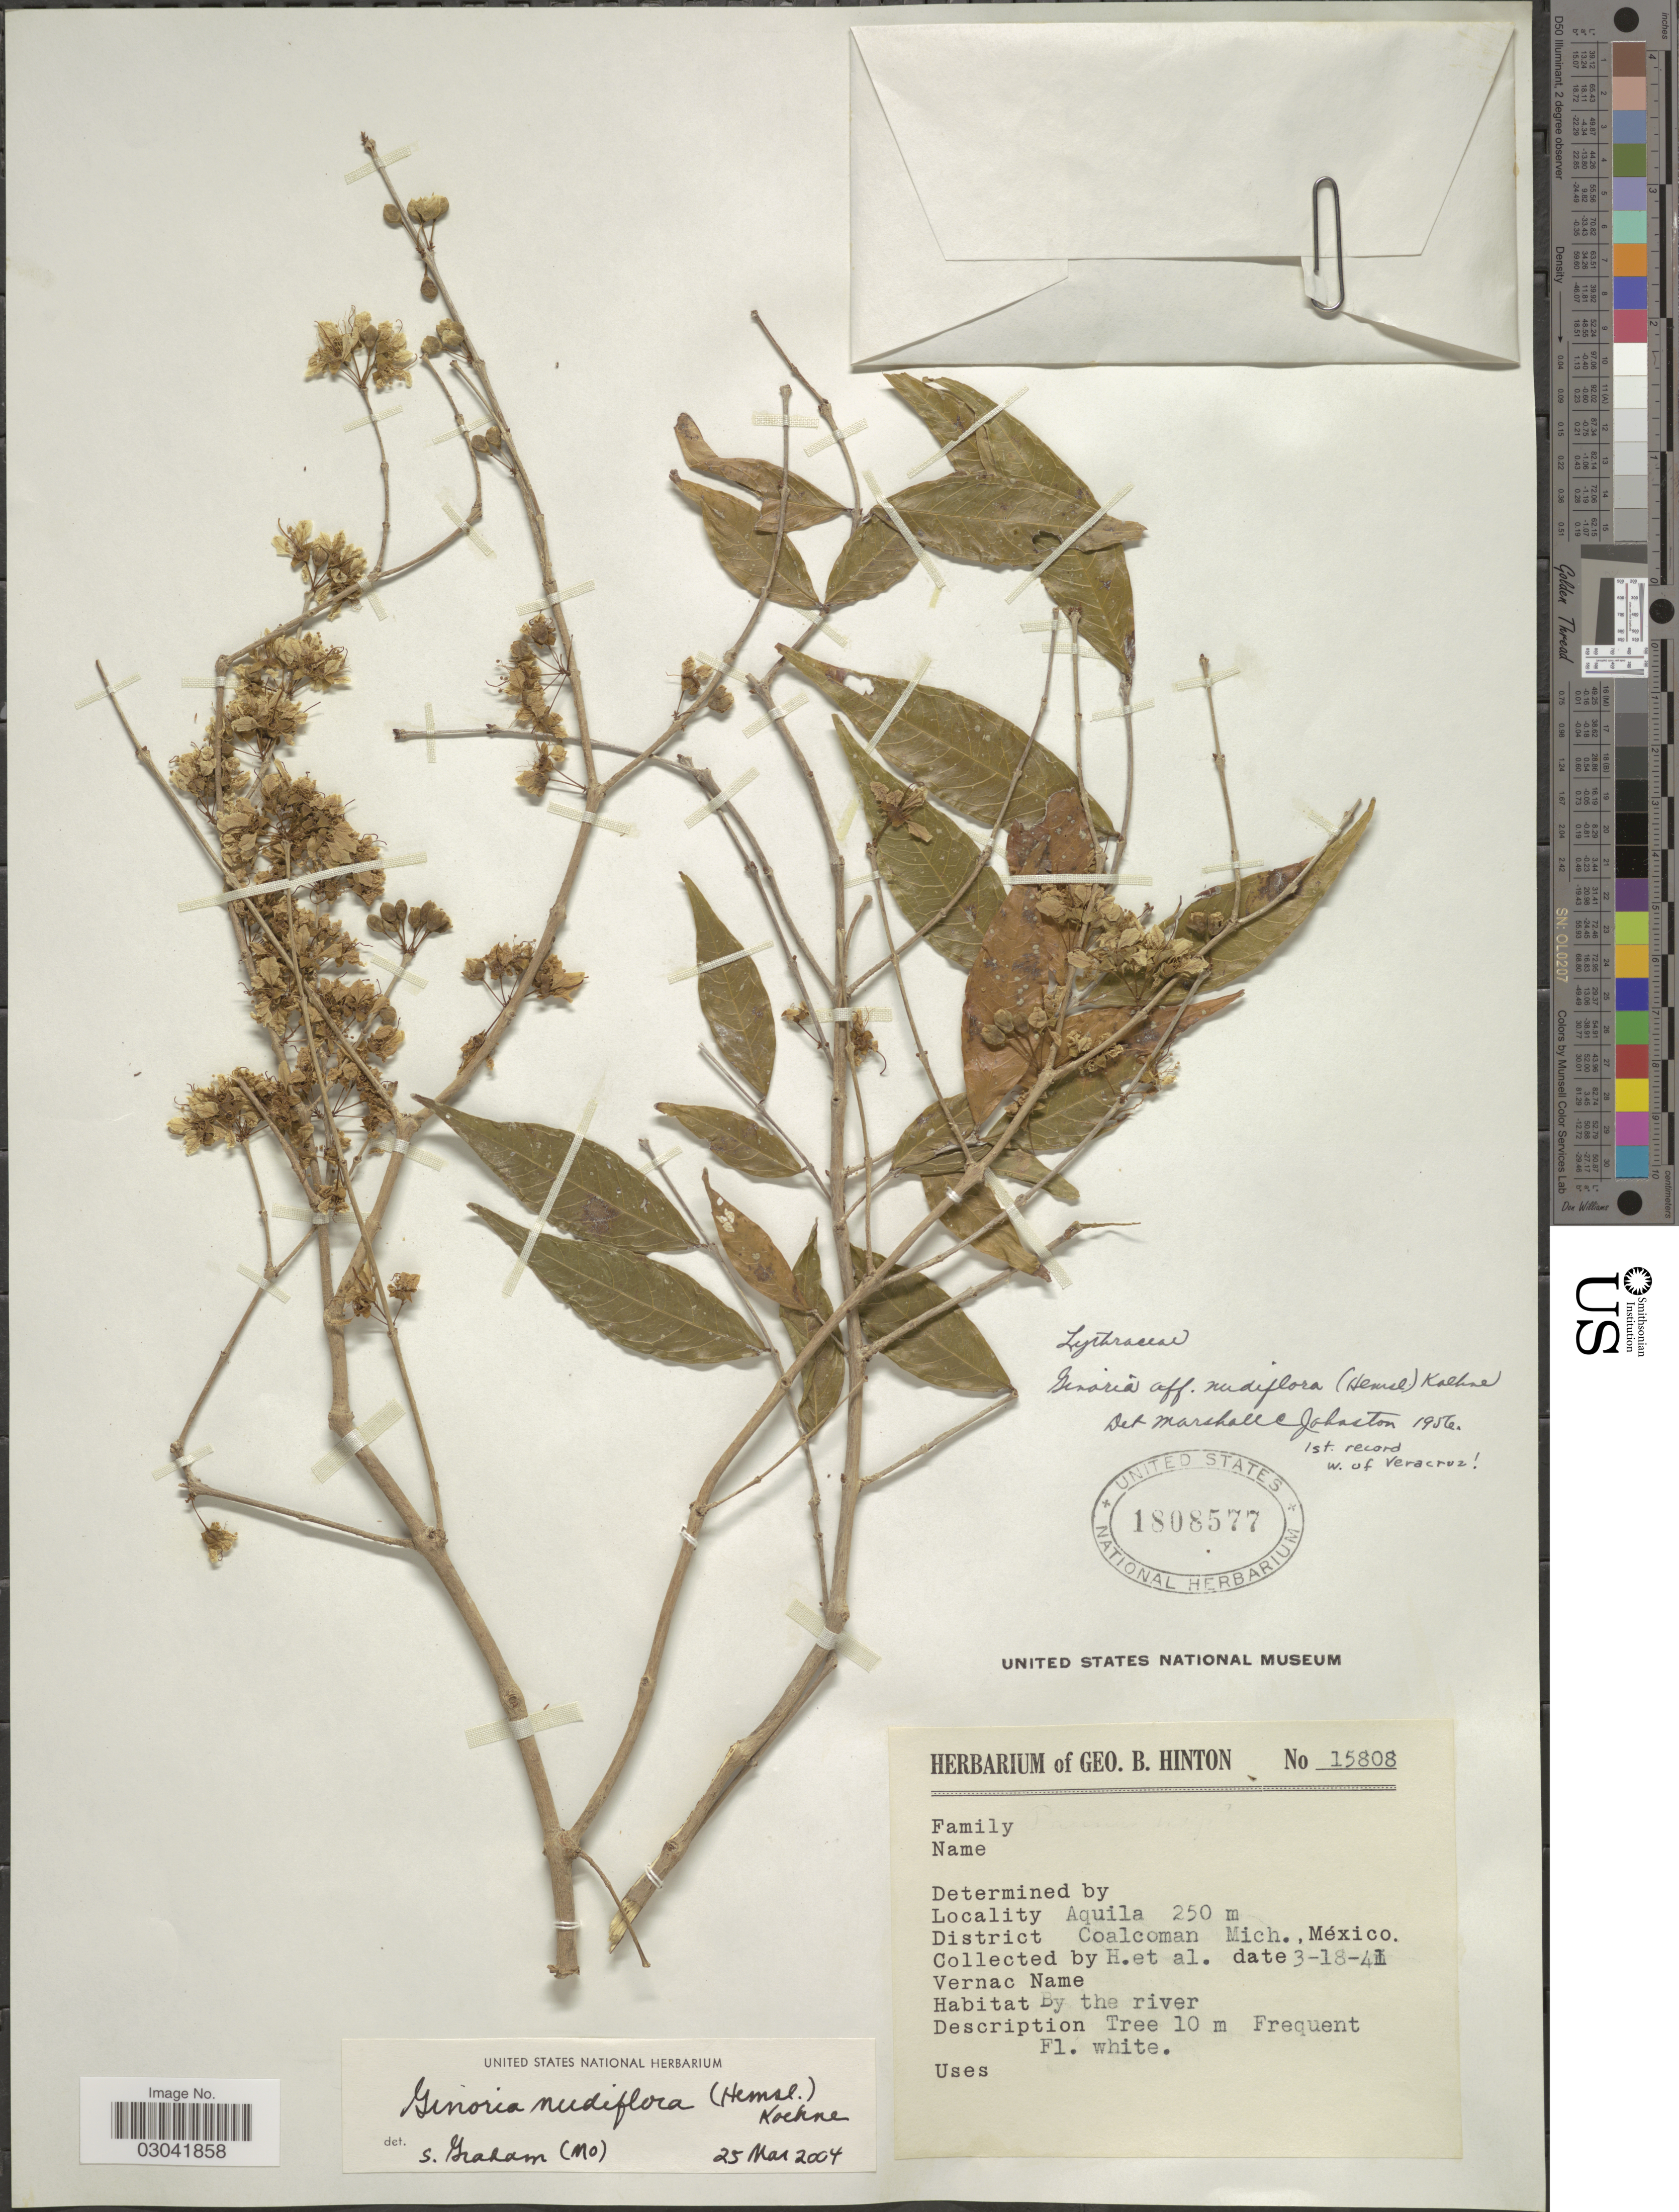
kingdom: Plantae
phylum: Tracheophyta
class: Magnoliopsida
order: Myrtales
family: Lythraceae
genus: Ginoria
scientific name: Ginoria nudiflora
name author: (Hemsl.) Koehne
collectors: G. B. Hinton & et al.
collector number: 15808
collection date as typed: Transcribed d/m/y: 18/3/41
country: Mexico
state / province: Michoacán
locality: Aquila. District Coalcoman.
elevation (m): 250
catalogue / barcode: US 1808577